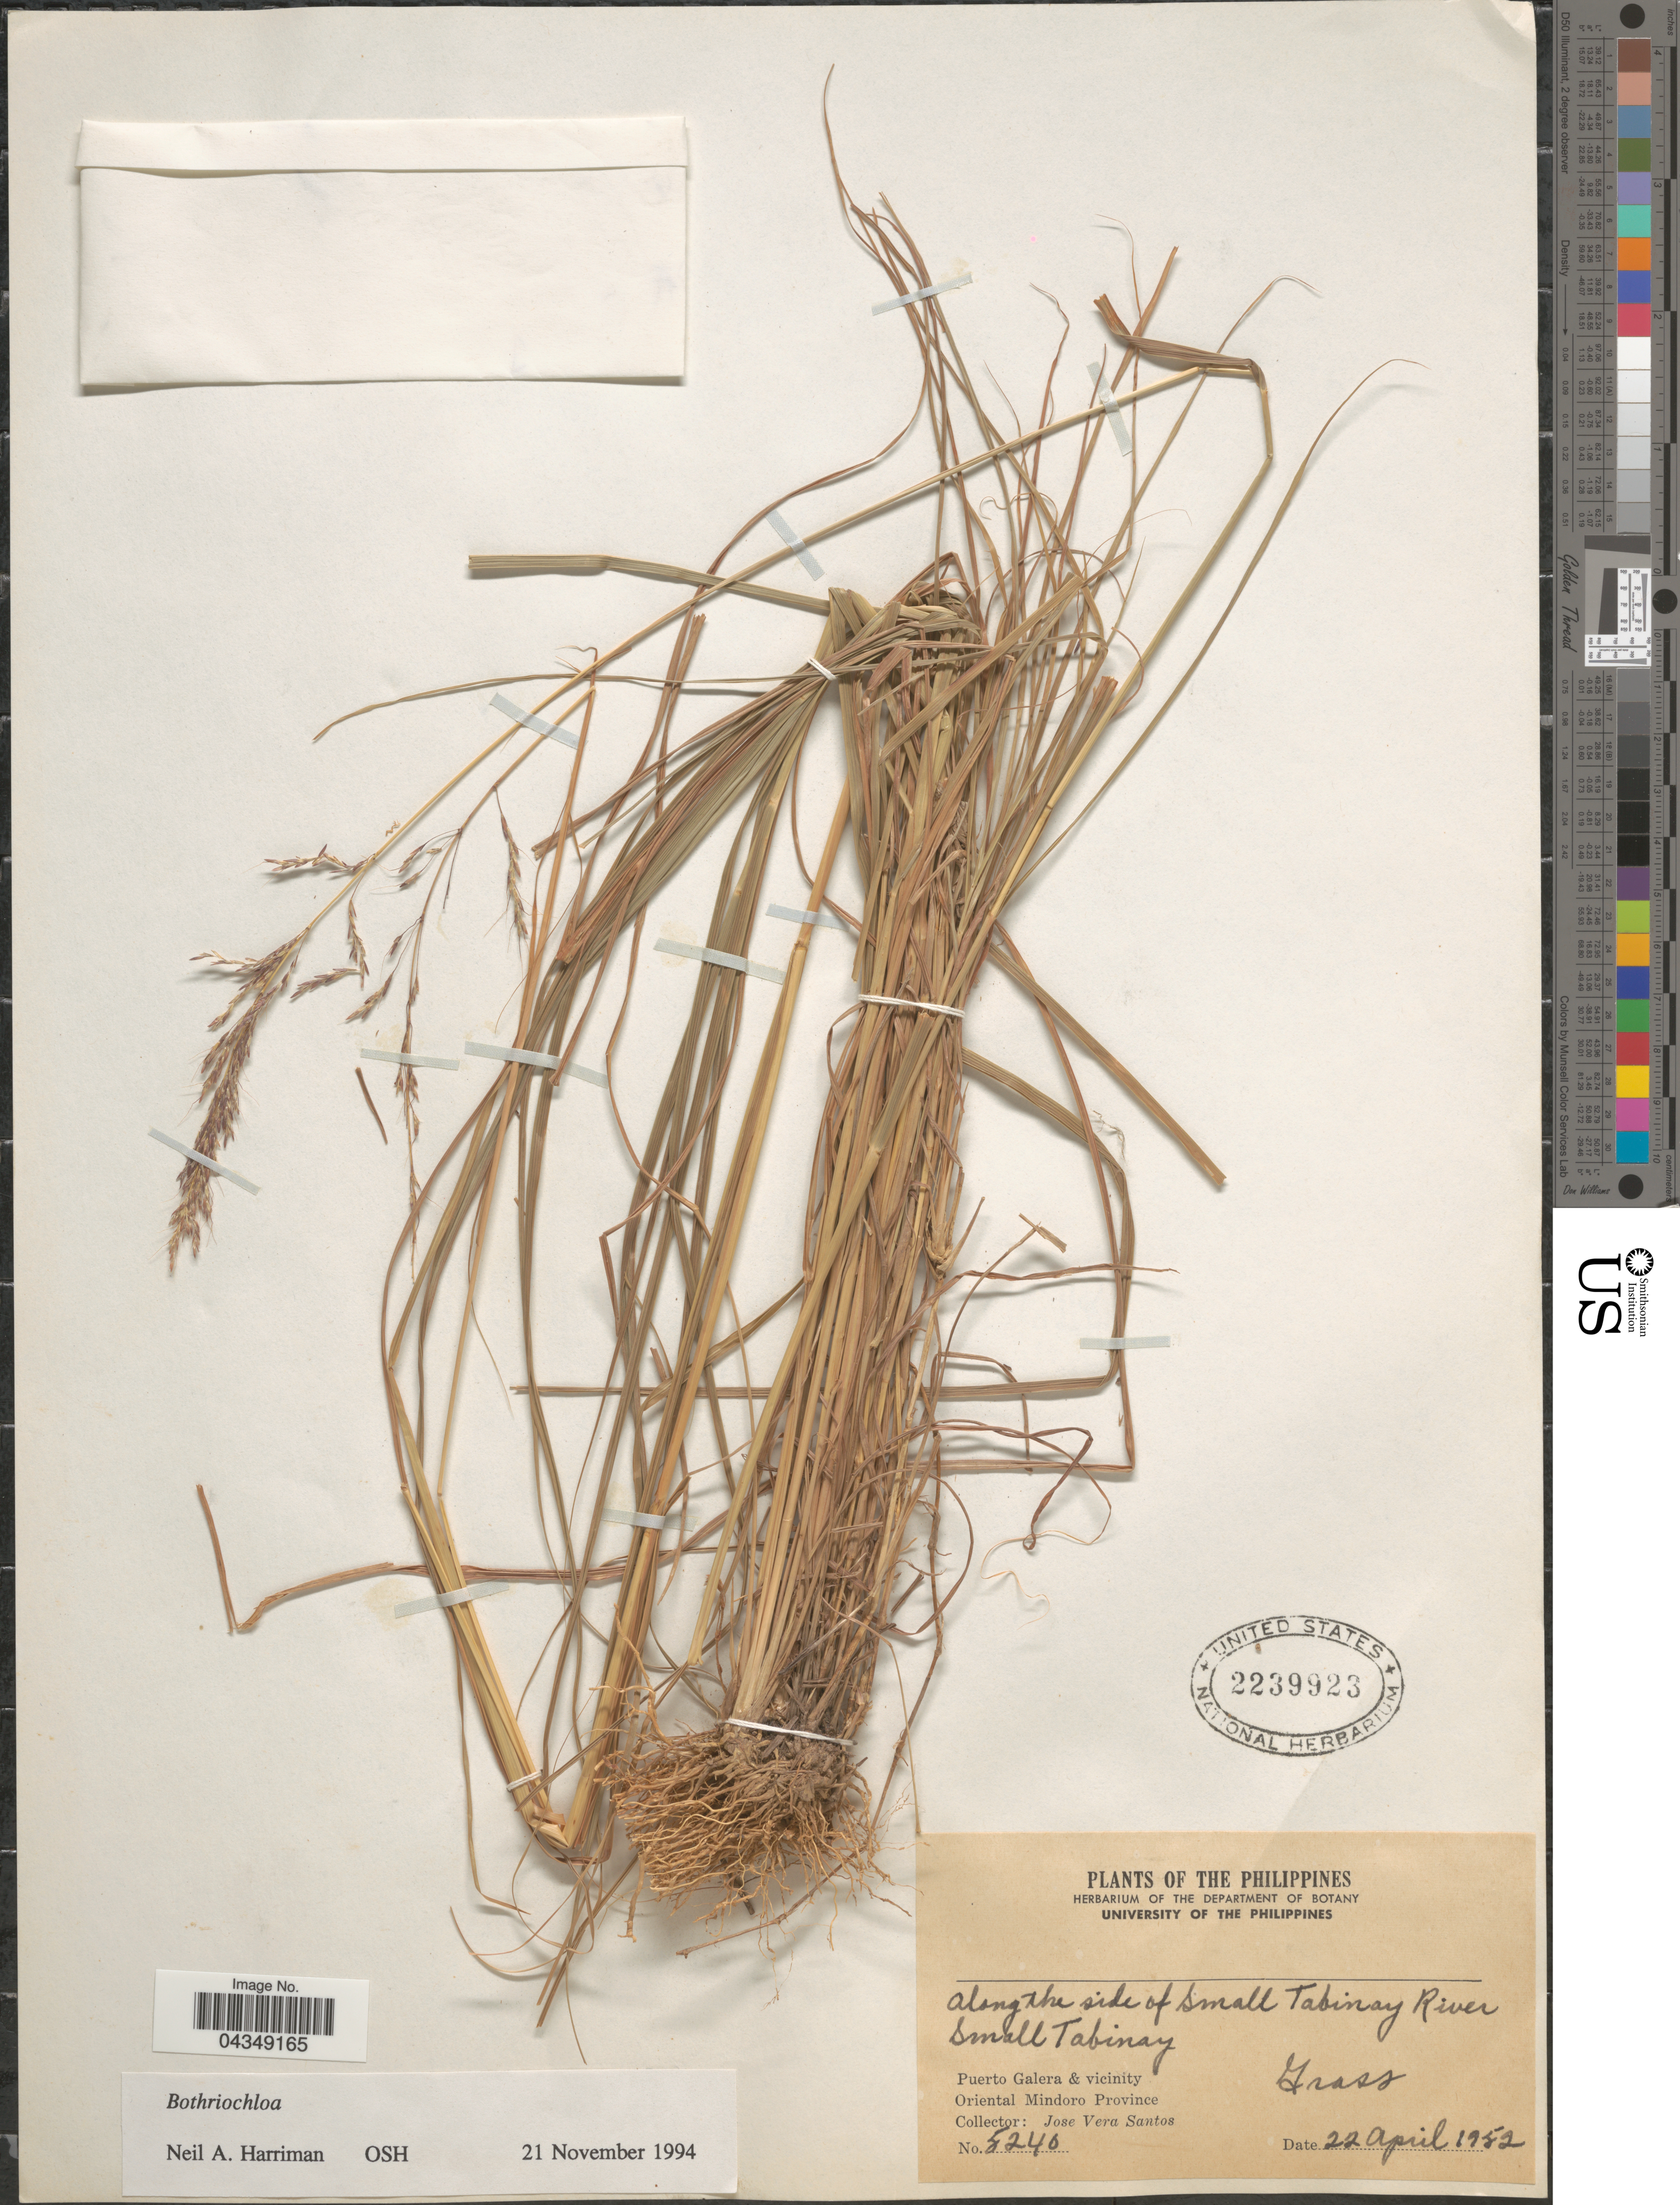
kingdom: Plantae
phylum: Tracheophyta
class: Liliopsida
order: Poales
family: Poaceae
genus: Bothriochloa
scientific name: Bothriochloa sp.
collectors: J. Santos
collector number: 5240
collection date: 1952-04-22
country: Philippines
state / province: Mimaropa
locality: Along the side of Small Tabinay River. Small Tabinay. Puerta Galera & vicinity. Oriental Mindoro Province.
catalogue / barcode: US 2239923